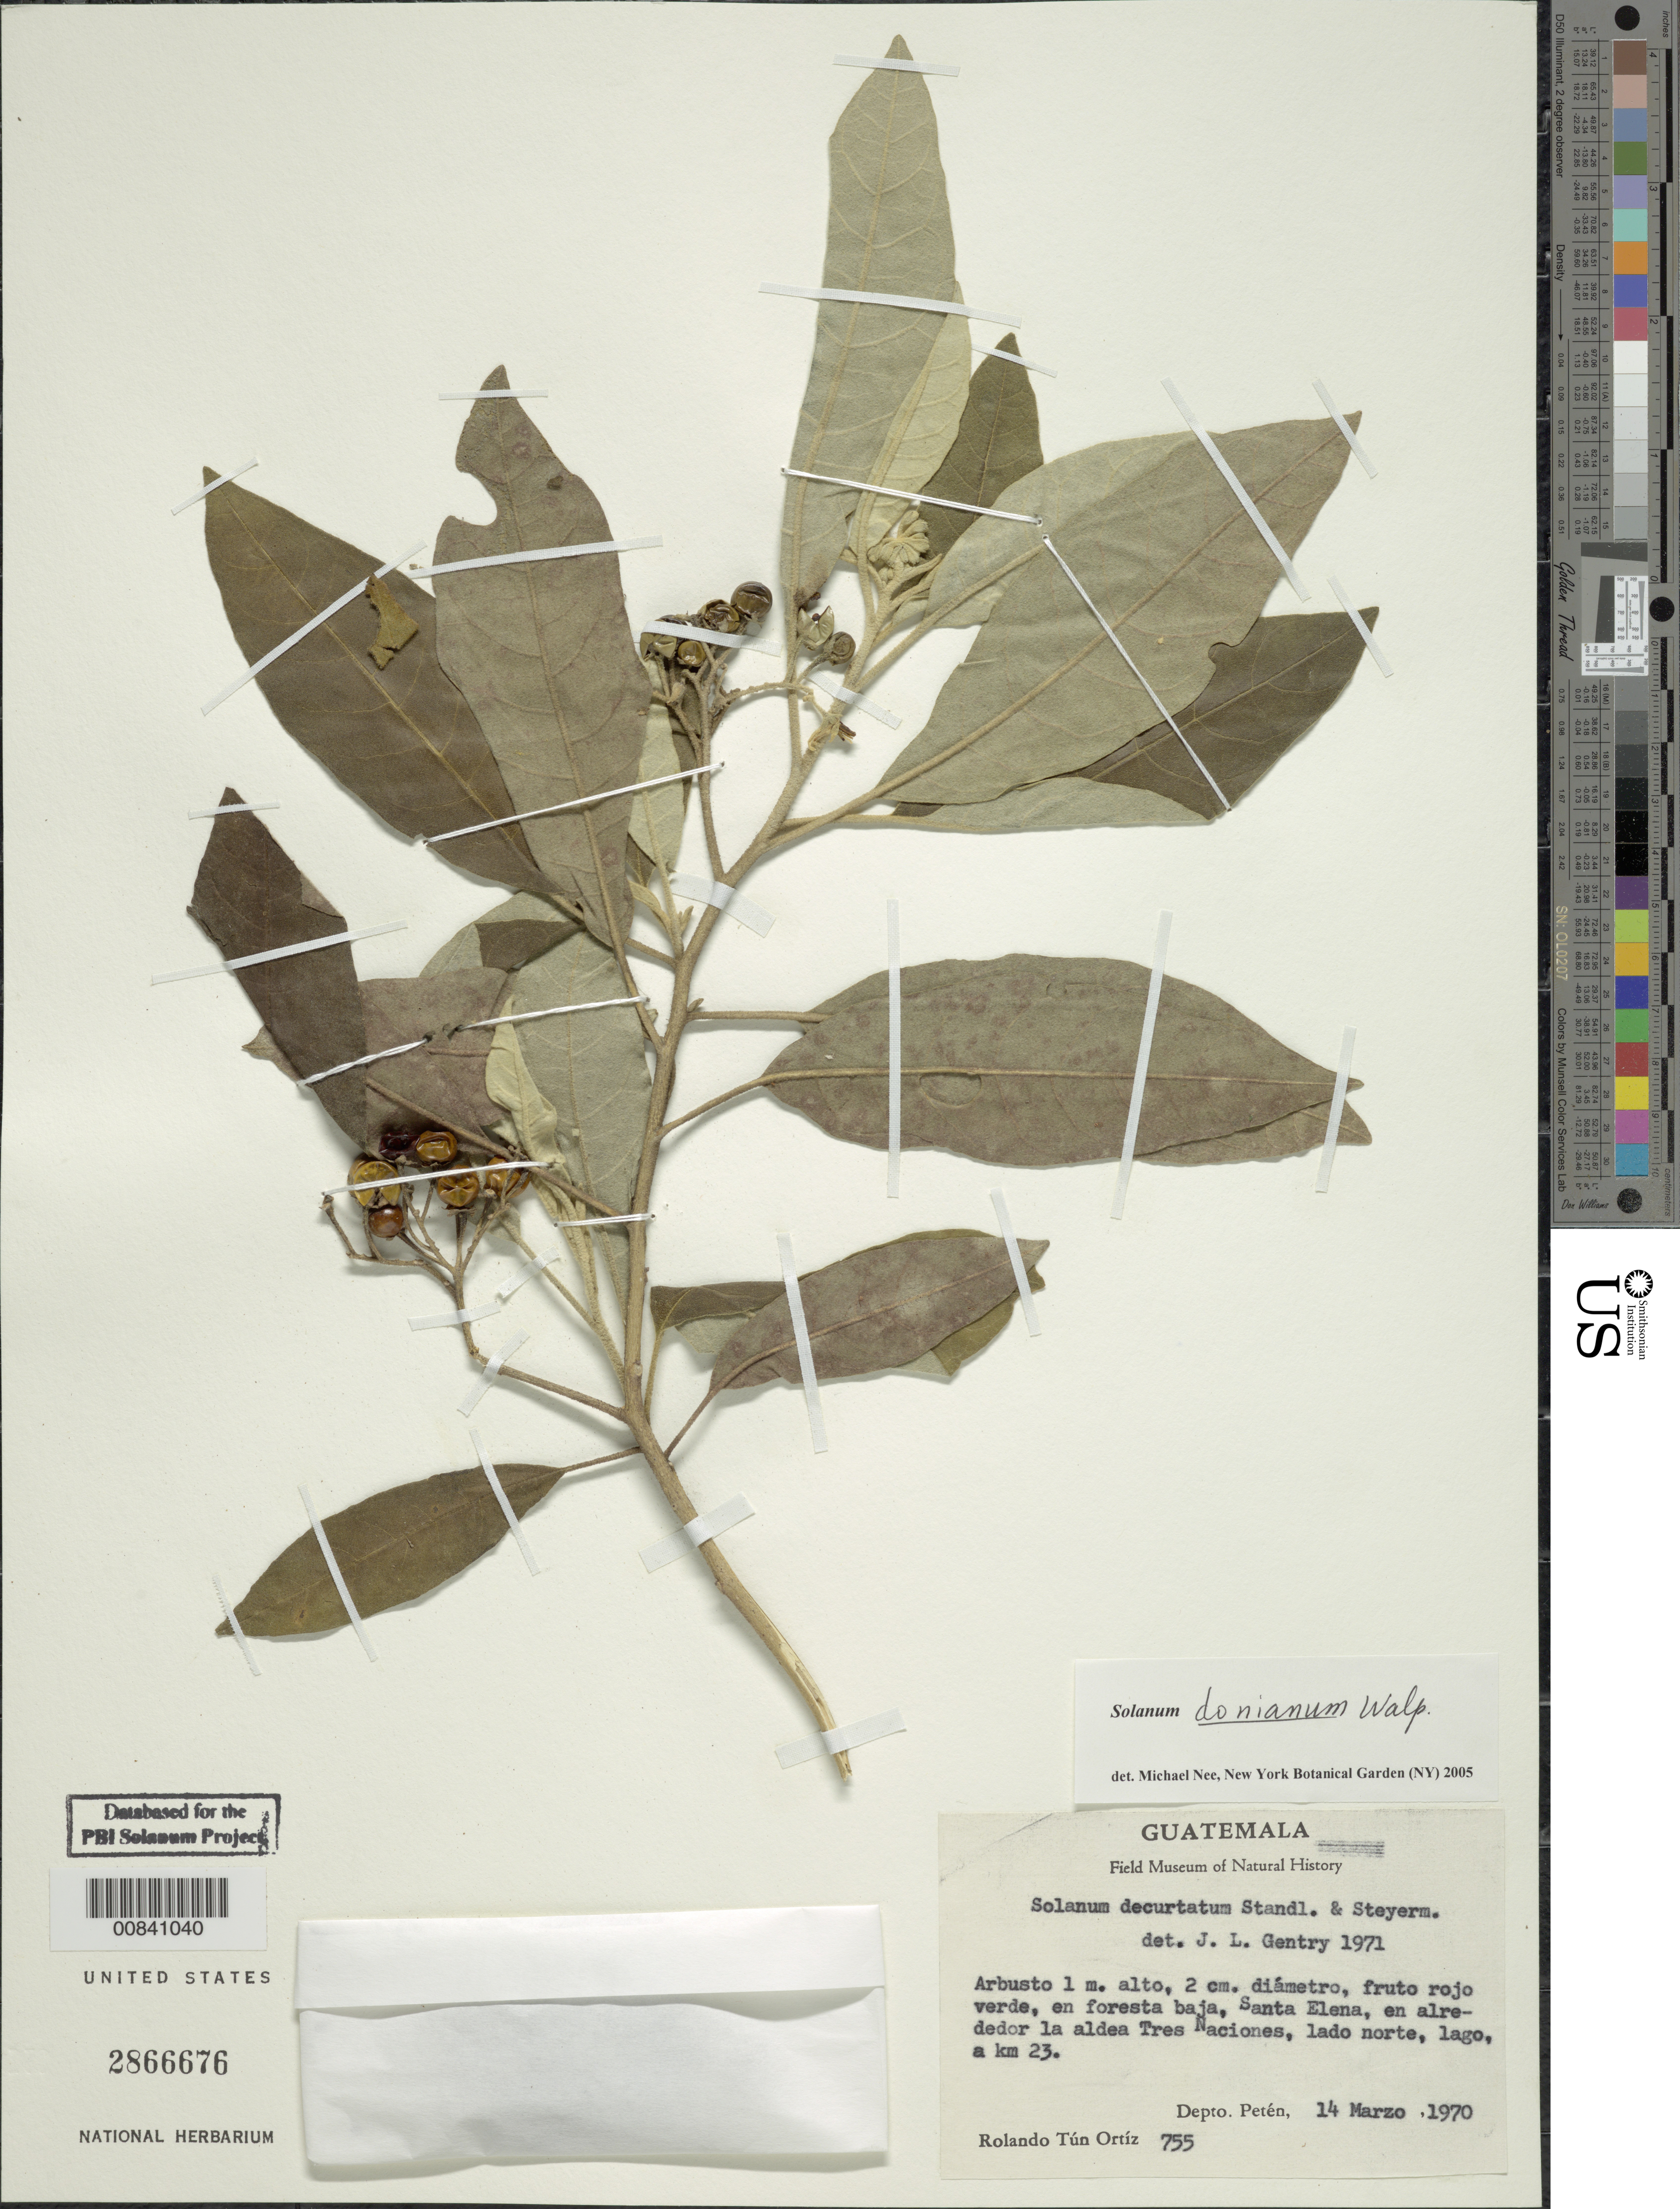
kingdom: Plantae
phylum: Tracheophyta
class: Magnoliopsida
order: Solanales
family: Solanaceae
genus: Solanum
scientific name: Solanum donianum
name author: Walp.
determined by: Nee, Michael H.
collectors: R. Tún Ortíz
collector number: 755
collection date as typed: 14 Mar 1970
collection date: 1970-03-14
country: Guatemala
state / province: El Petén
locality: Santa Elena, en alrededor la aldea Tres Naciones, lado norte, lago, a km 23.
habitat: En Foresta baja.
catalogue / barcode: US 2866676